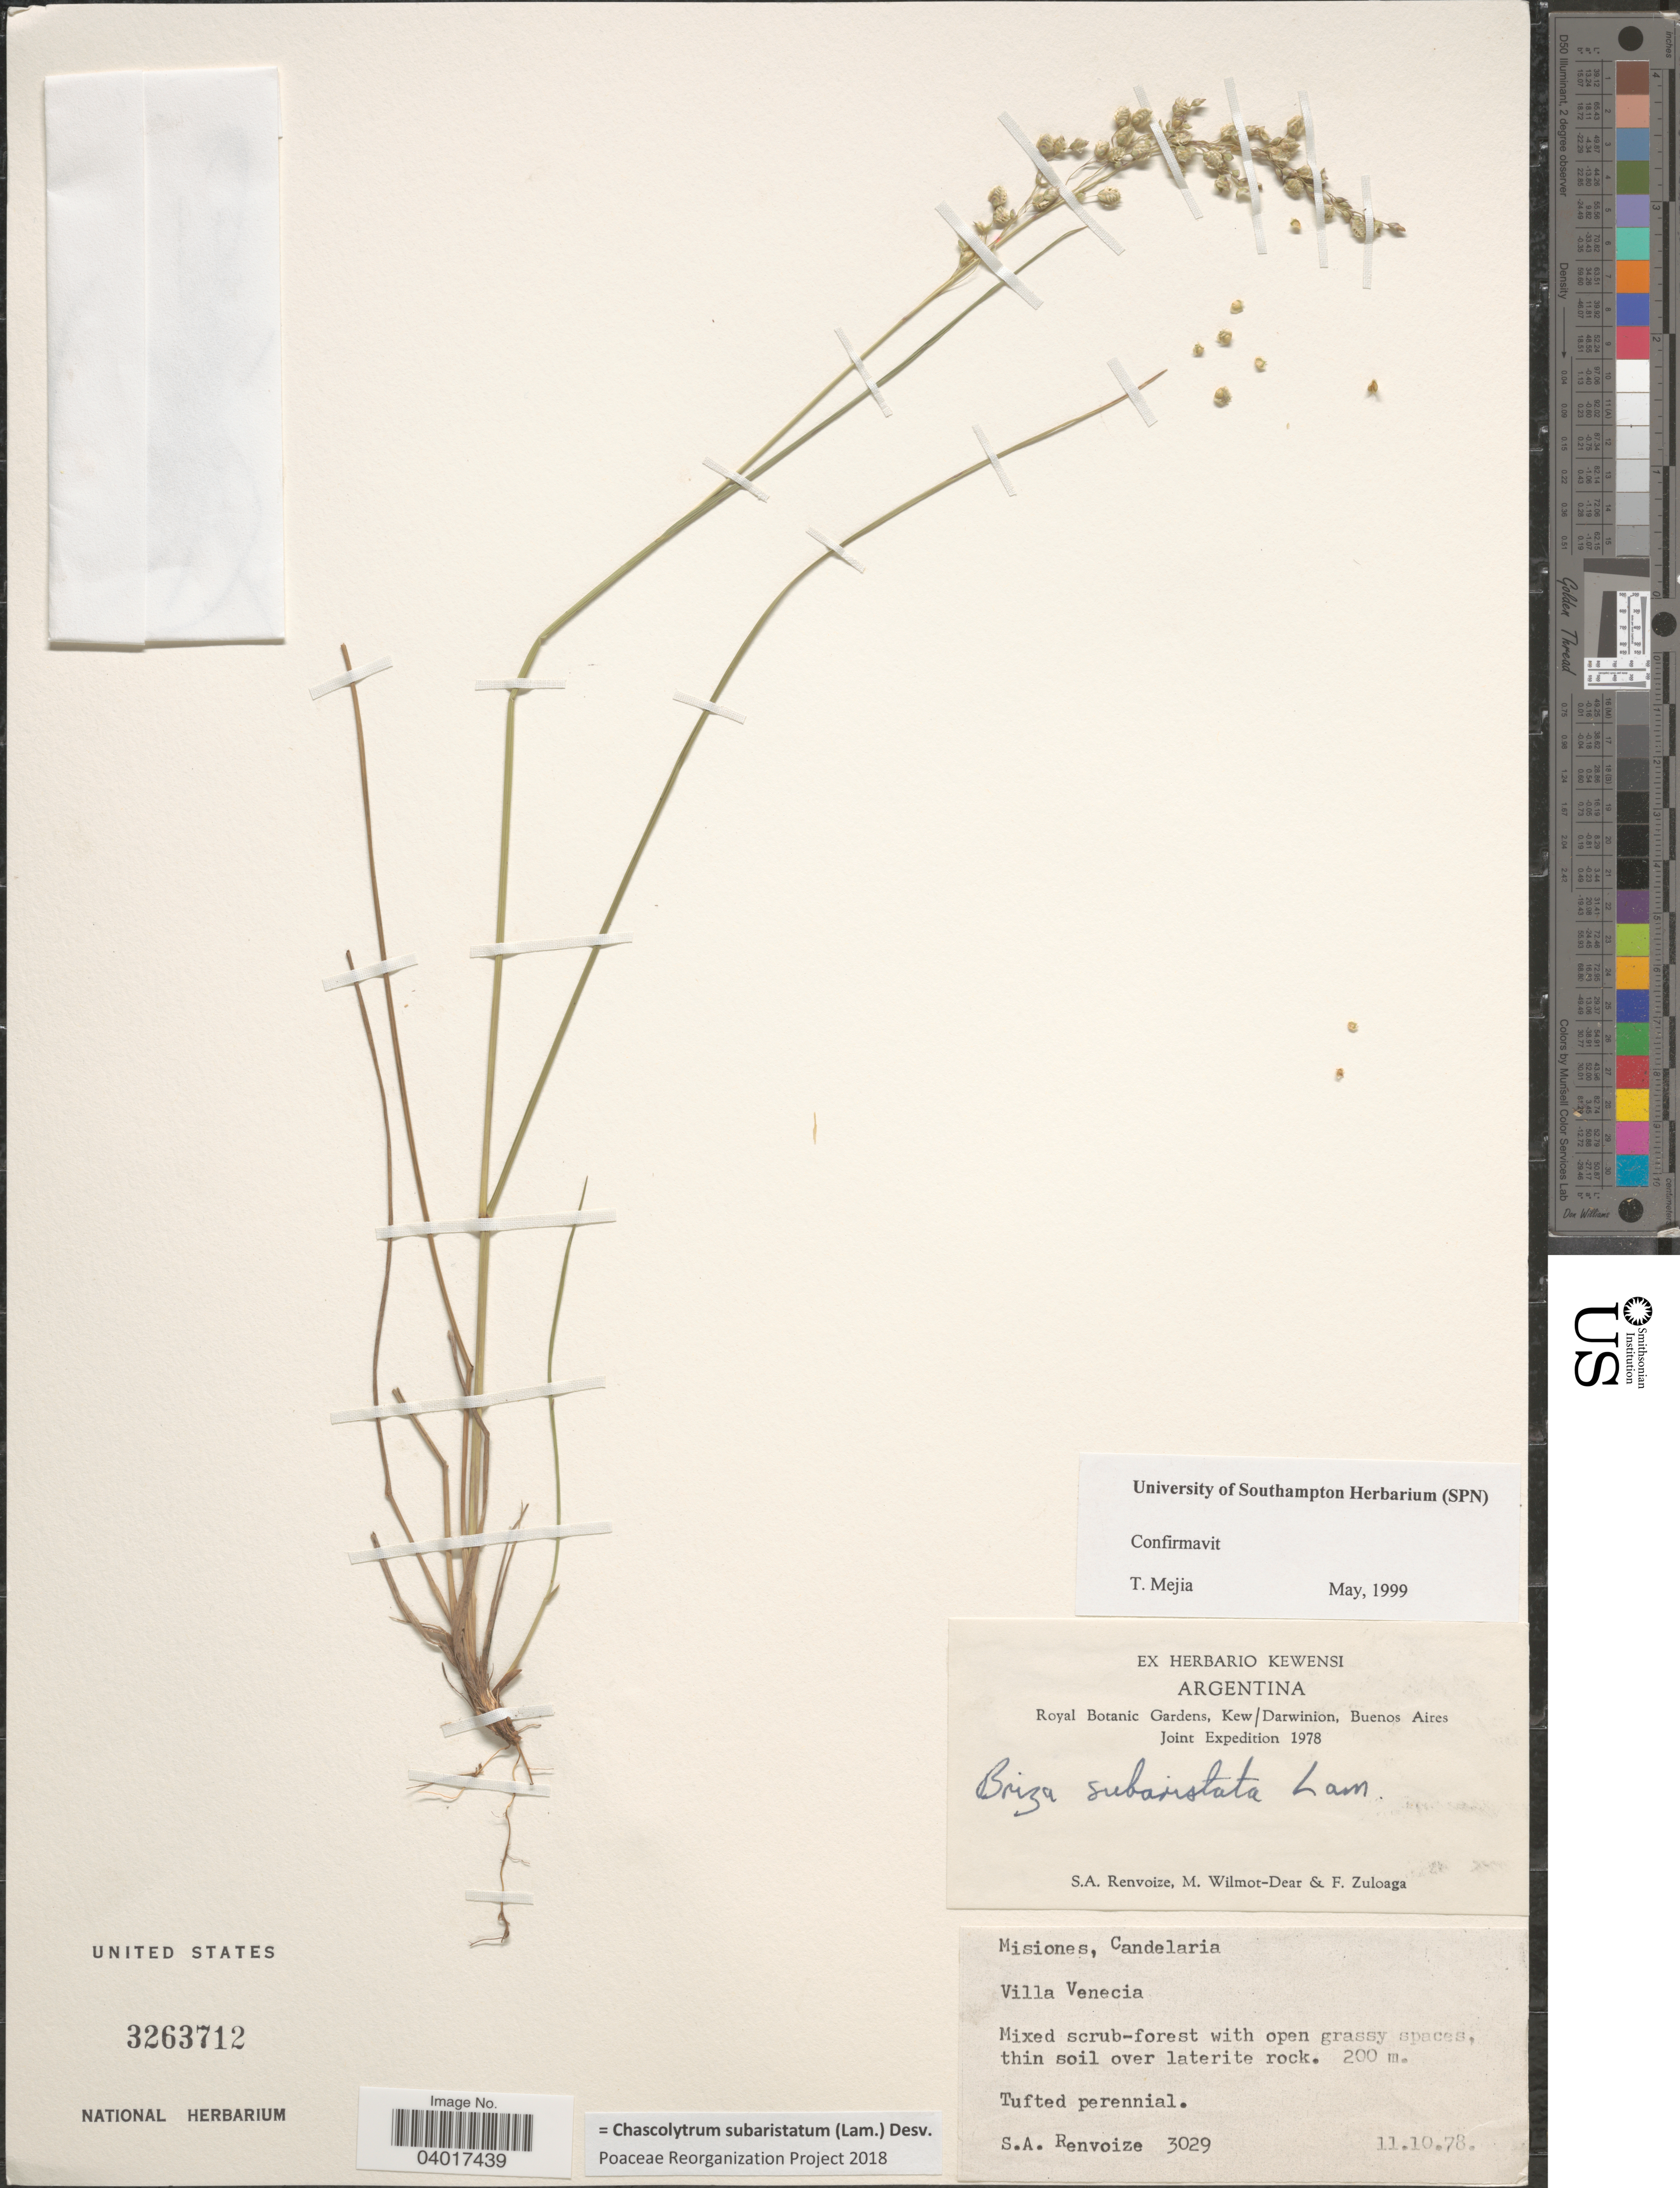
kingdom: Plantae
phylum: Tracheophyta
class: Liliopsida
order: Poales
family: Poaceae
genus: Chascolytrum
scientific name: Chascolytrum subaristatum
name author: (Lam.) Desv.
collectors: S. A. Renvoize, M. Wilmot-Dear & F. Zuloaga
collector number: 3029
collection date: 1978-10-11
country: Argentina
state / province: Misiones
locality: Candelaria. Villa Venecia.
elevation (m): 200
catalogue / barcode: US 3263712